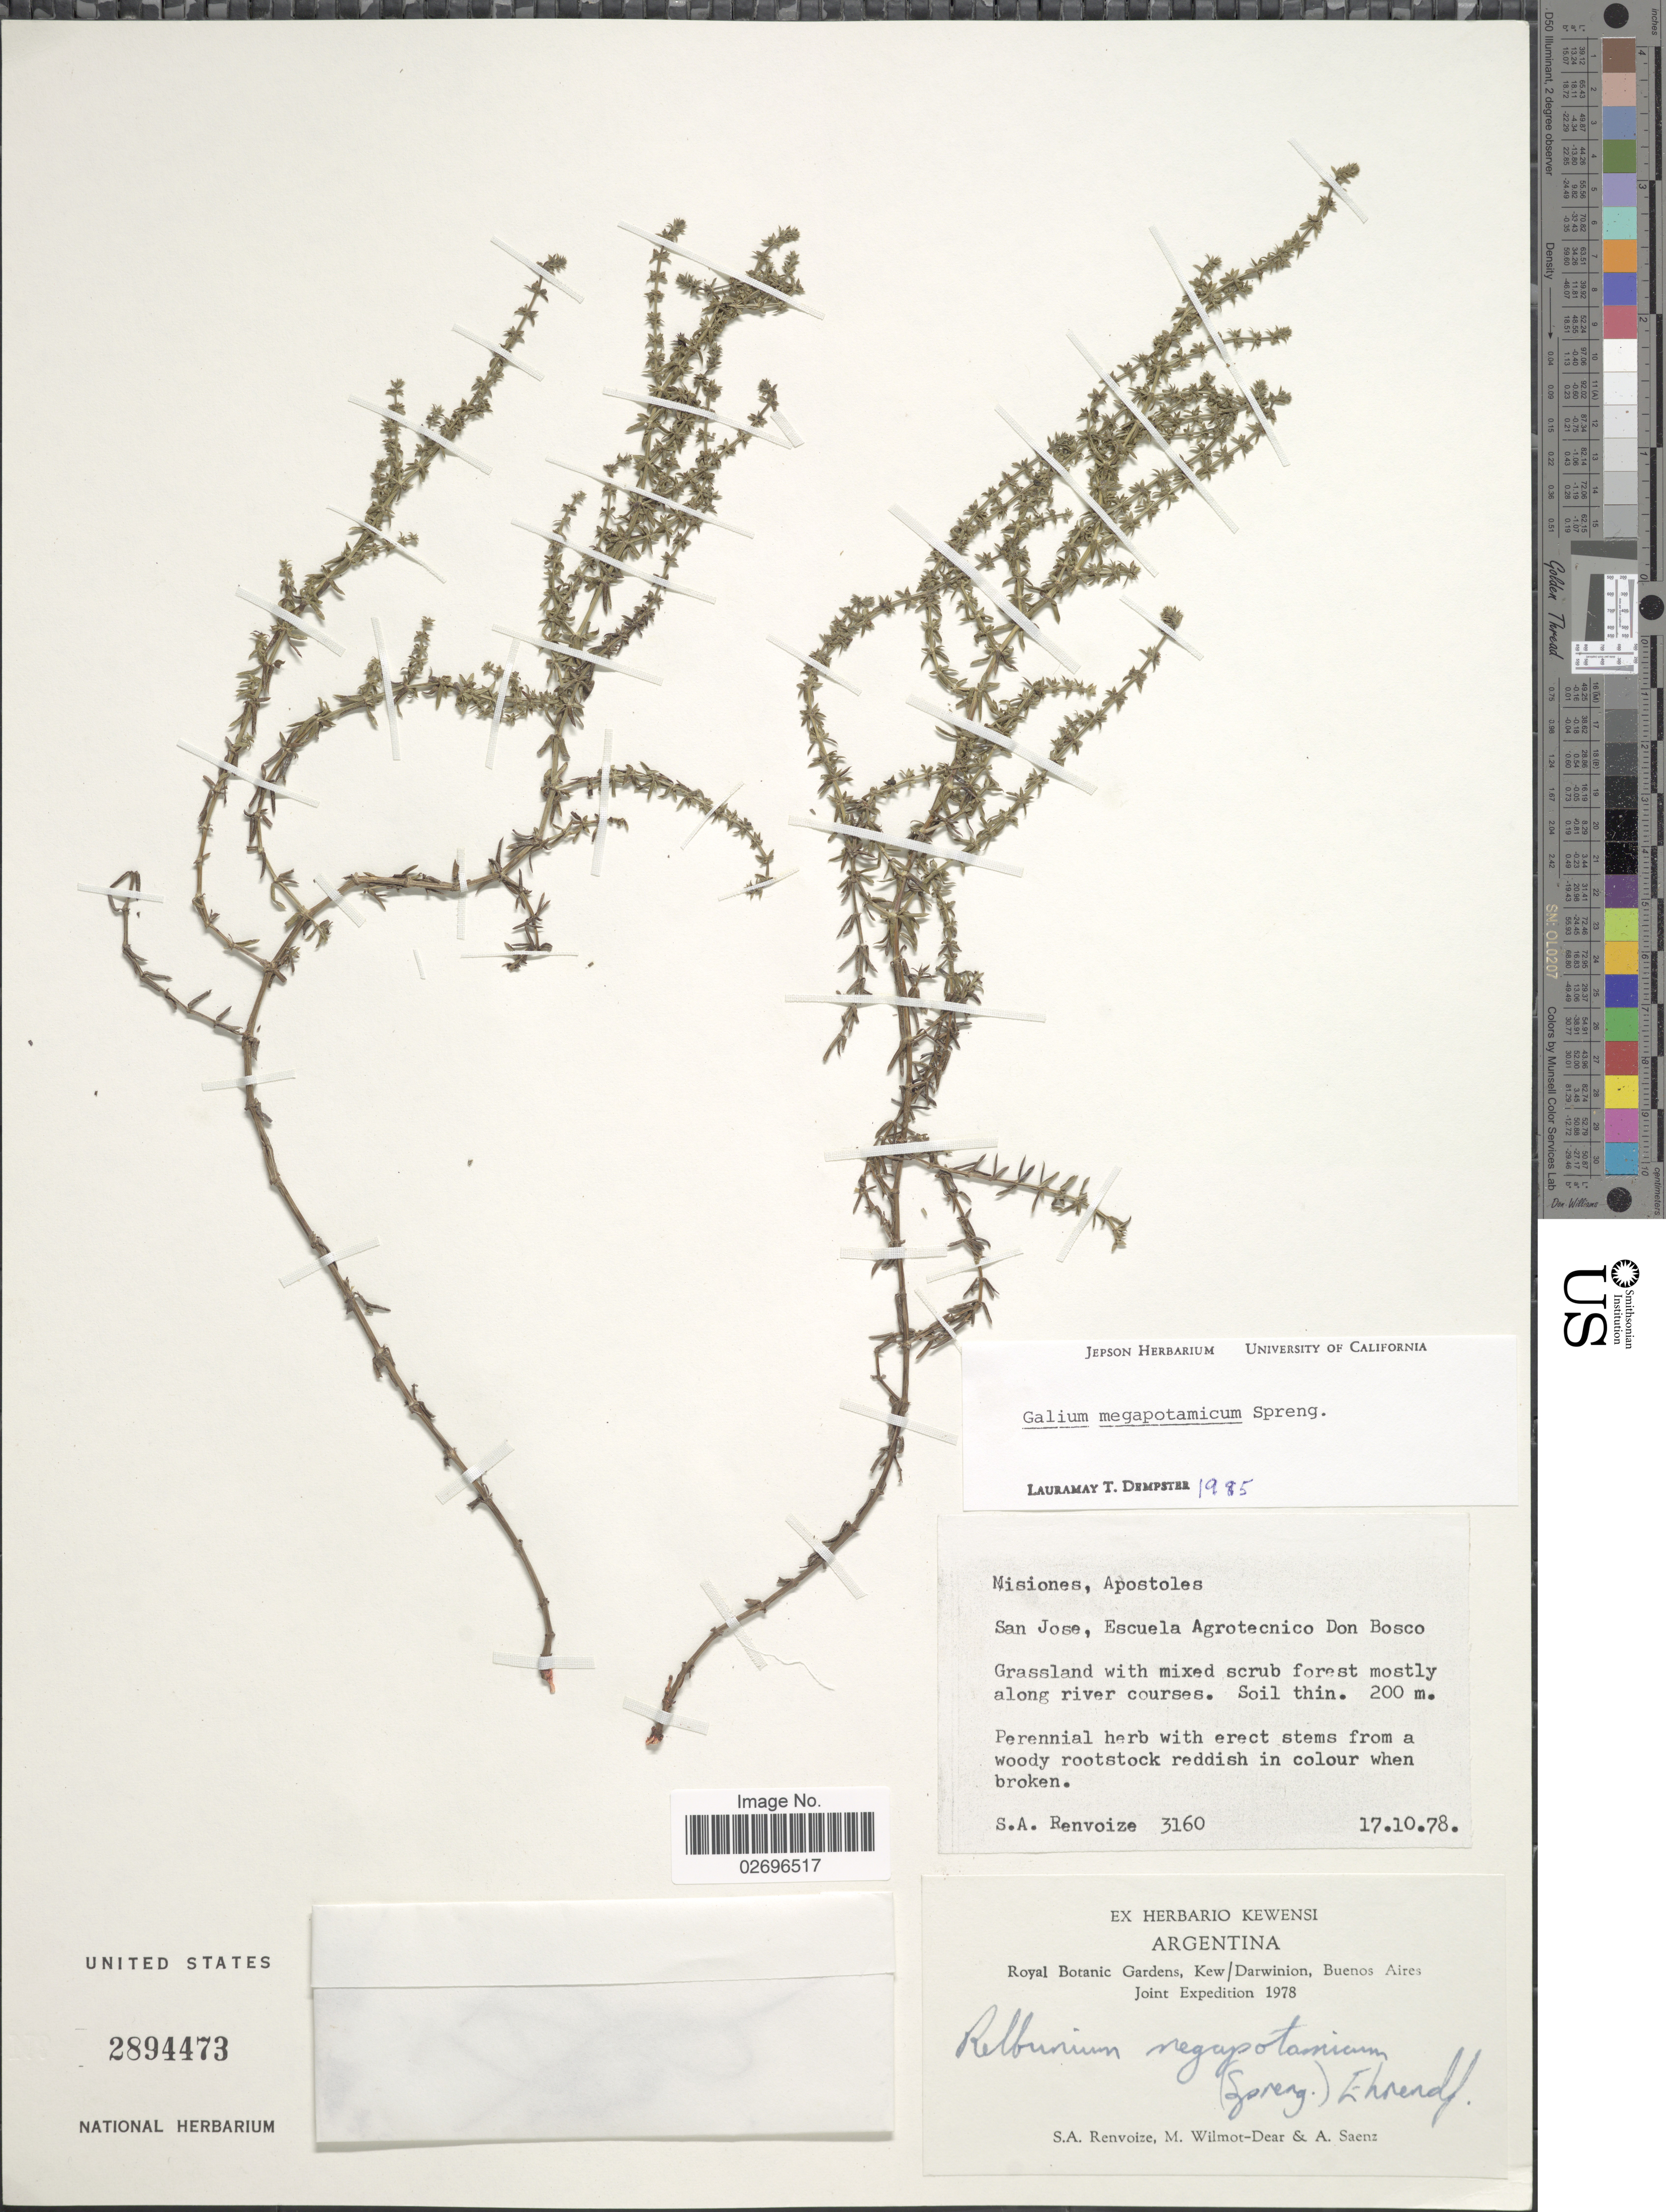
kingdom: Plantae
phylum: Tracheophyta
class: Magnoliopsida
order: Gentianales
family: Rubiaceae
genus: Galium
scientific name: Galium megapotamicum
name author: Spreng.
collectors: S. A. Renvoize, M. Wilmot-Dear & A. Saenz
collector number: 3160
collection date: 1978-10-17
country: Argentina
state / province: Misiones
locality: Apostoles, San Jose, Escuela Agrotecnico Don Bosco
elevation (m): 200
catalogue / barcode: US 2894473